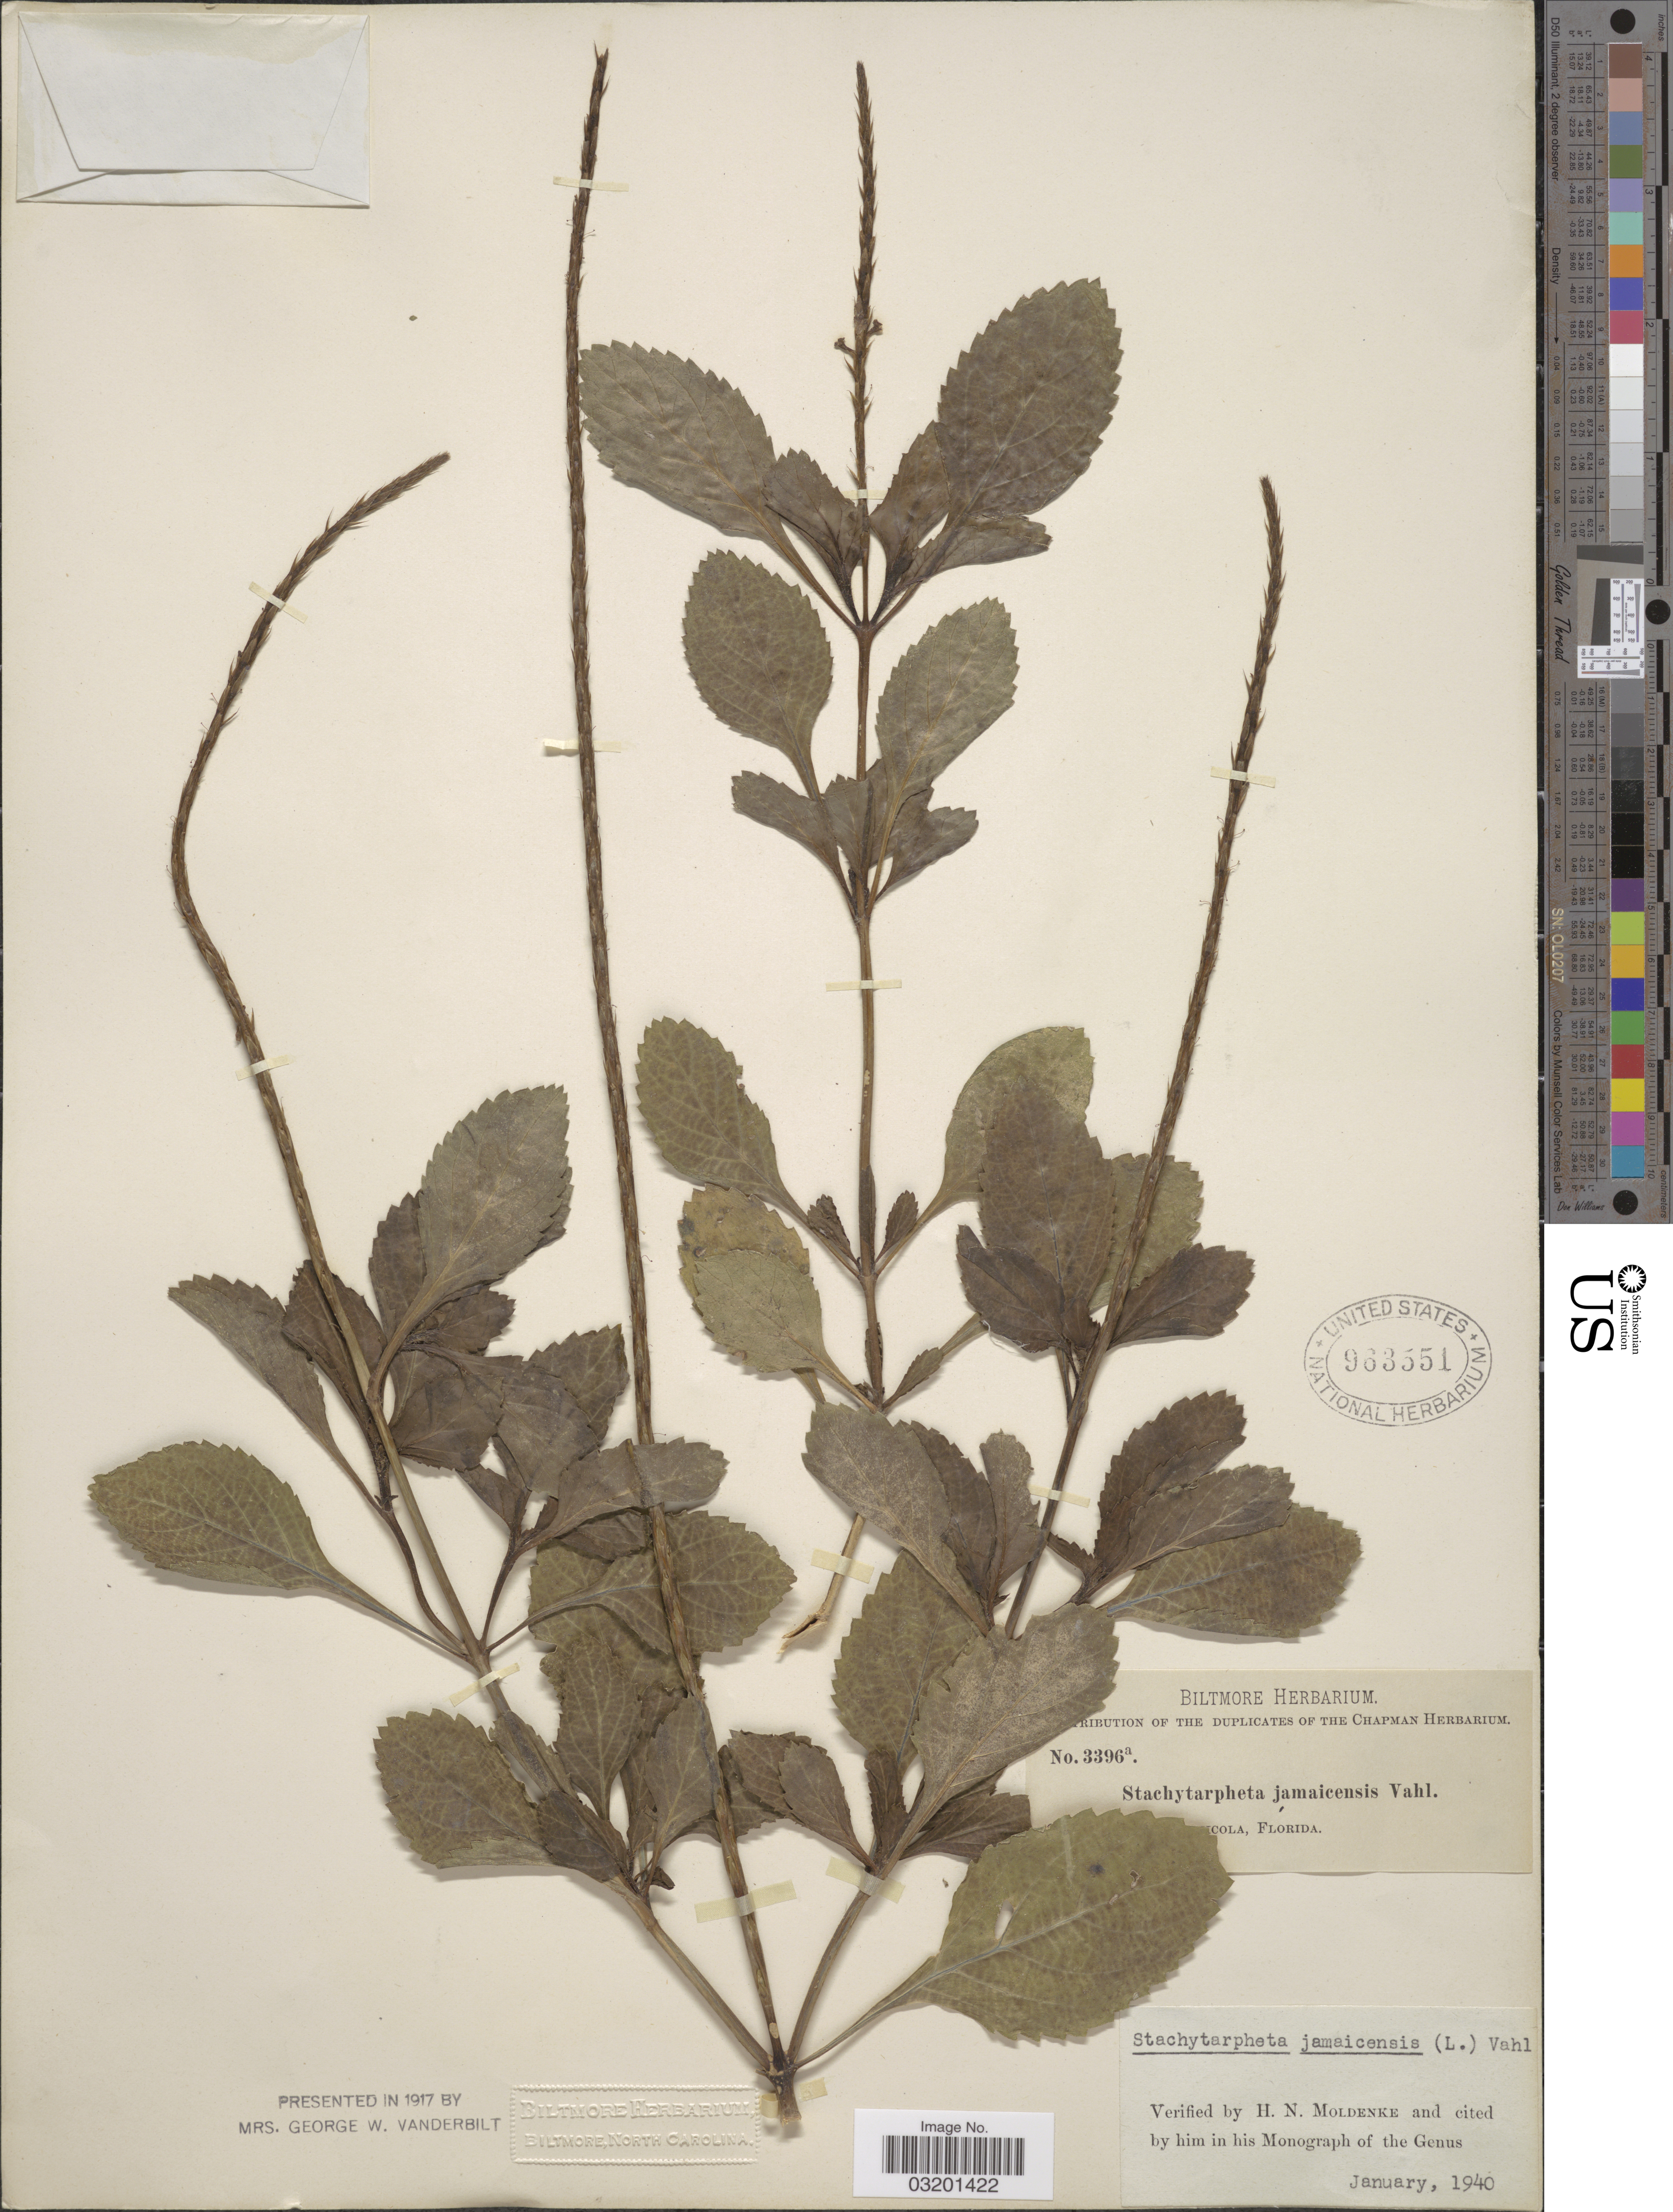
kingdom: Plantae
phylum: Tracheophyta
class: Magnoliopsida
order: Lamiales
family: Verbenaceae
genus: Stachytarpheta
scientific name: Stachytarpheta jamaicensis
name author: (L.) Vahl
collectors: ex herb. Biltmore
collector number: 3396a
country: United States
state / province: Florida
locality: [illegible text]cola.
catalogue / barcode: US 963551